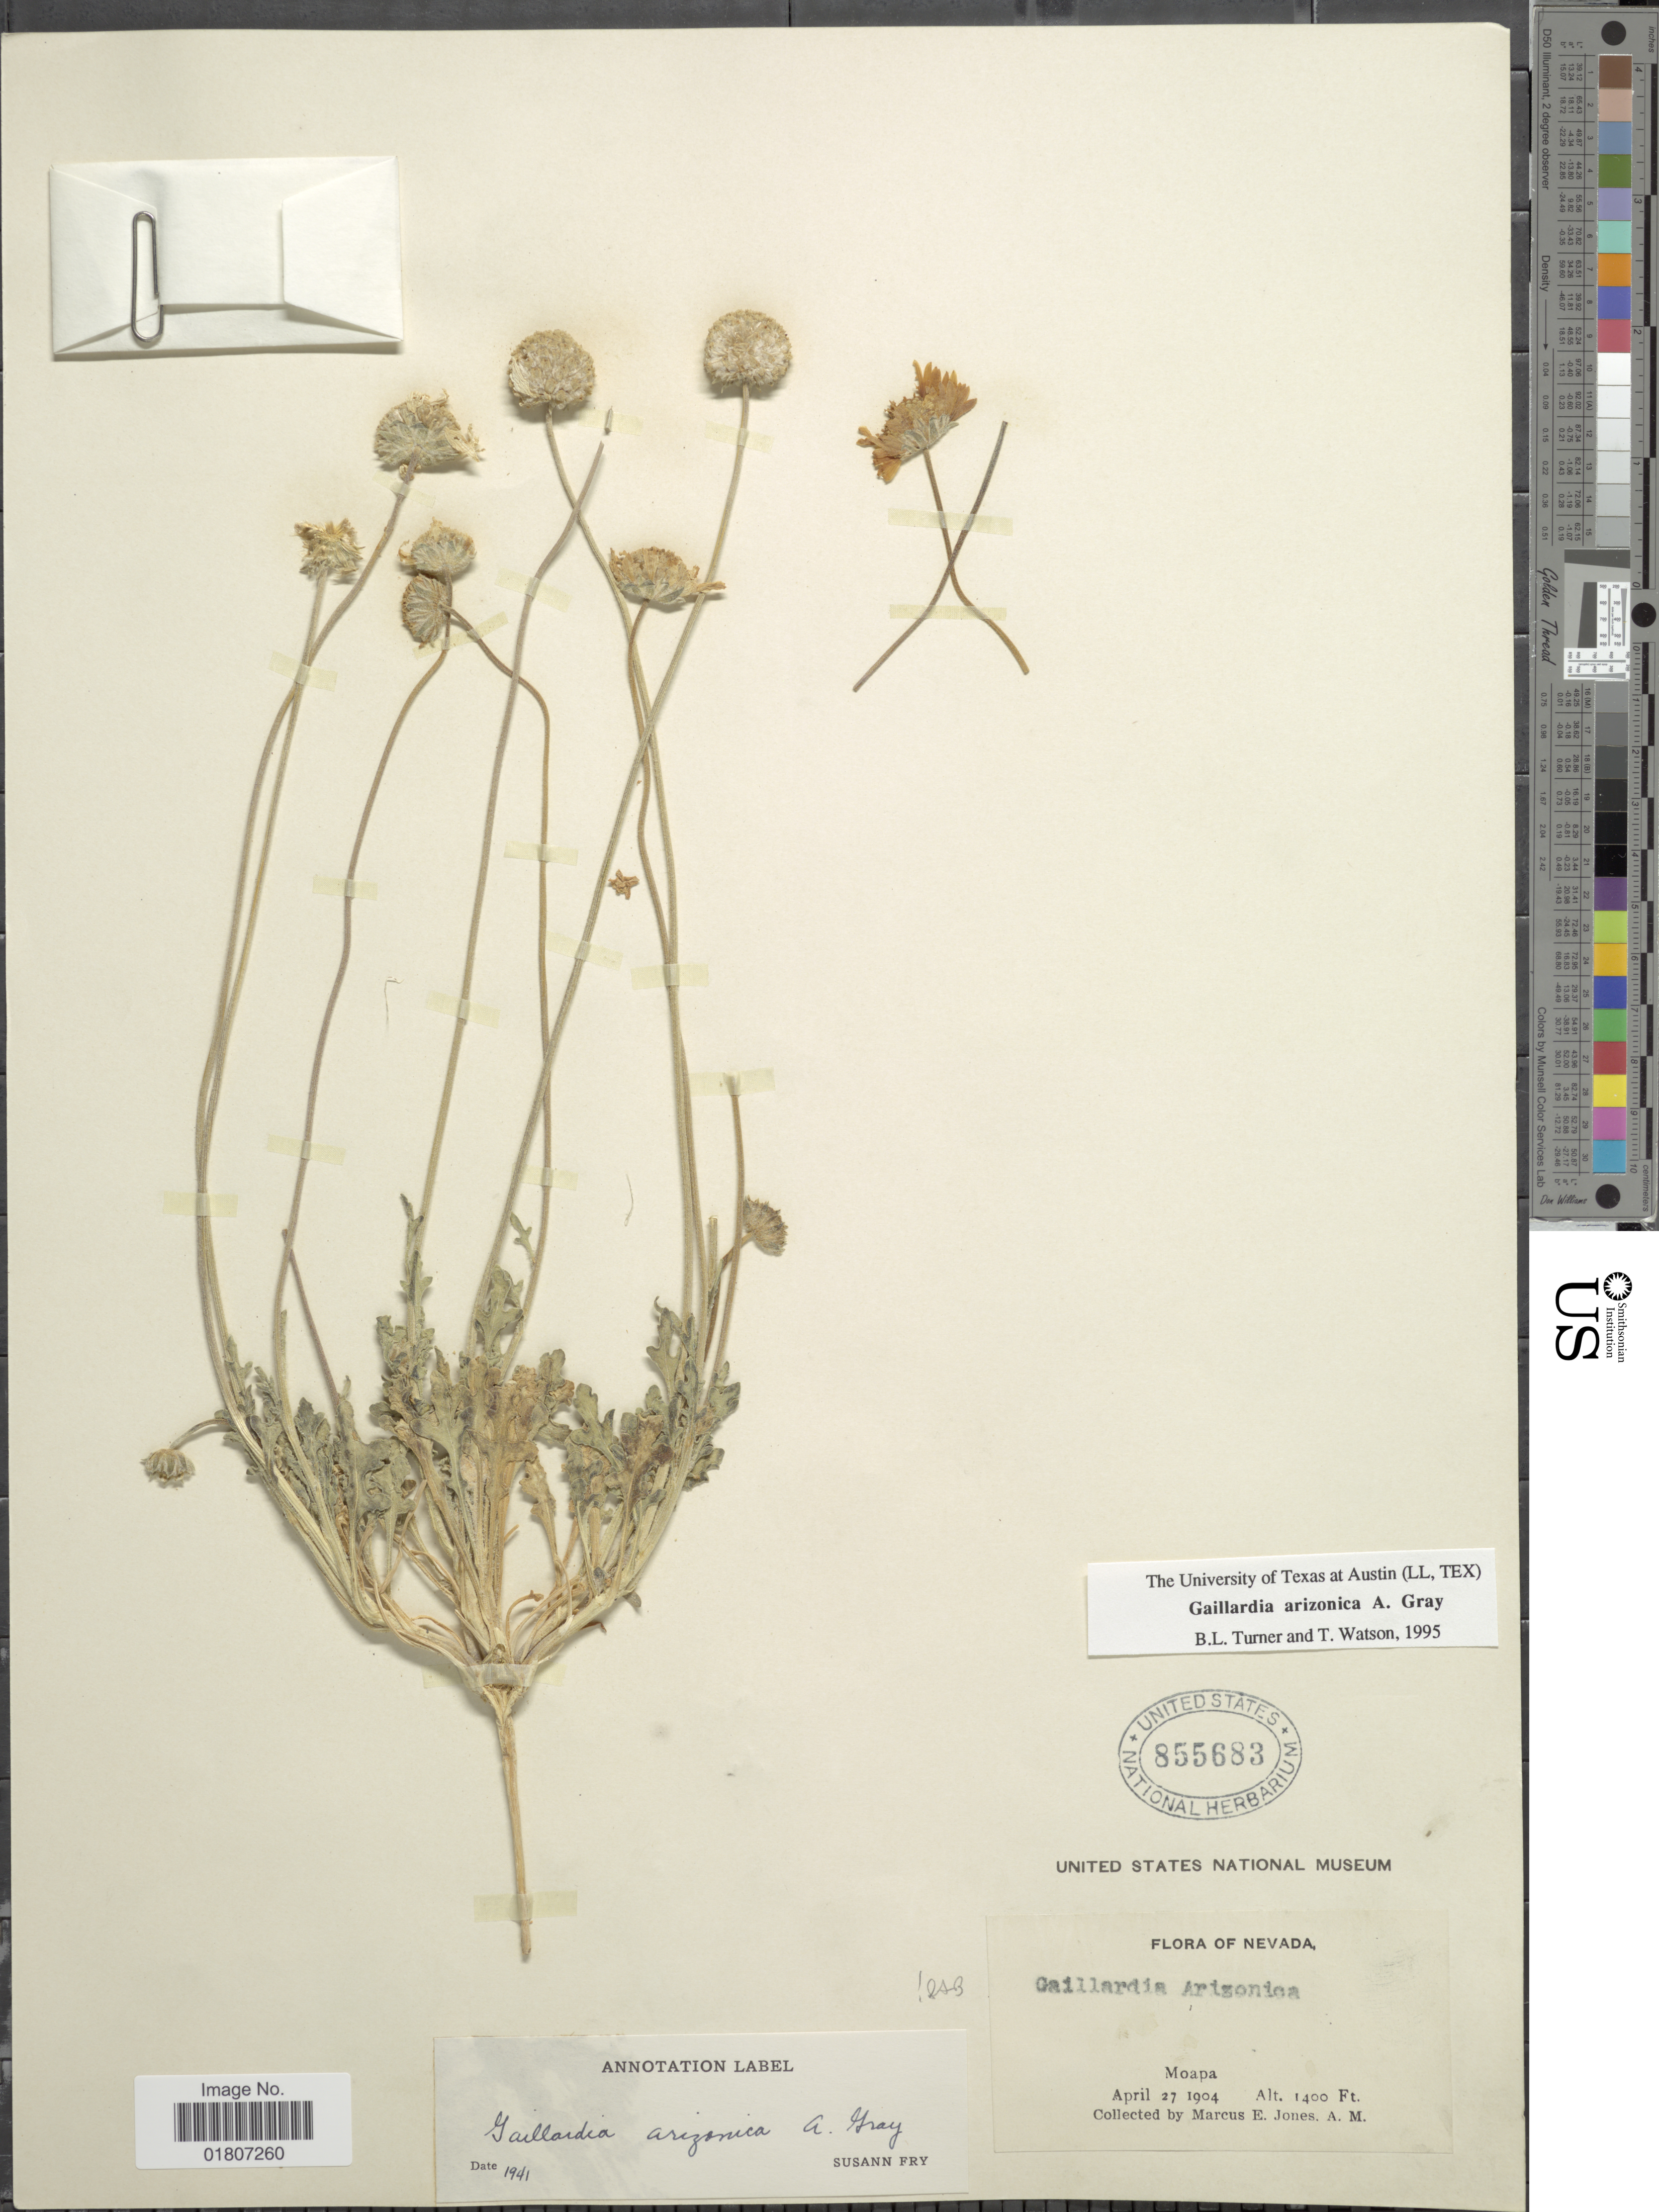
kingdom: Plantae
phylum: Tracheophyta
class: Magnoliopsida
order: Asterales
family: Asteraceae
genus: Gaillardia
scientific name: Gaillardia arizonica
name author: A. Gray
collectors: M. E. Jones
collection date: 1904-04-27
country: United States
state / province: Nevada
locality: Moapa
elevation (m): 427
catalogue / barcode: US 855683